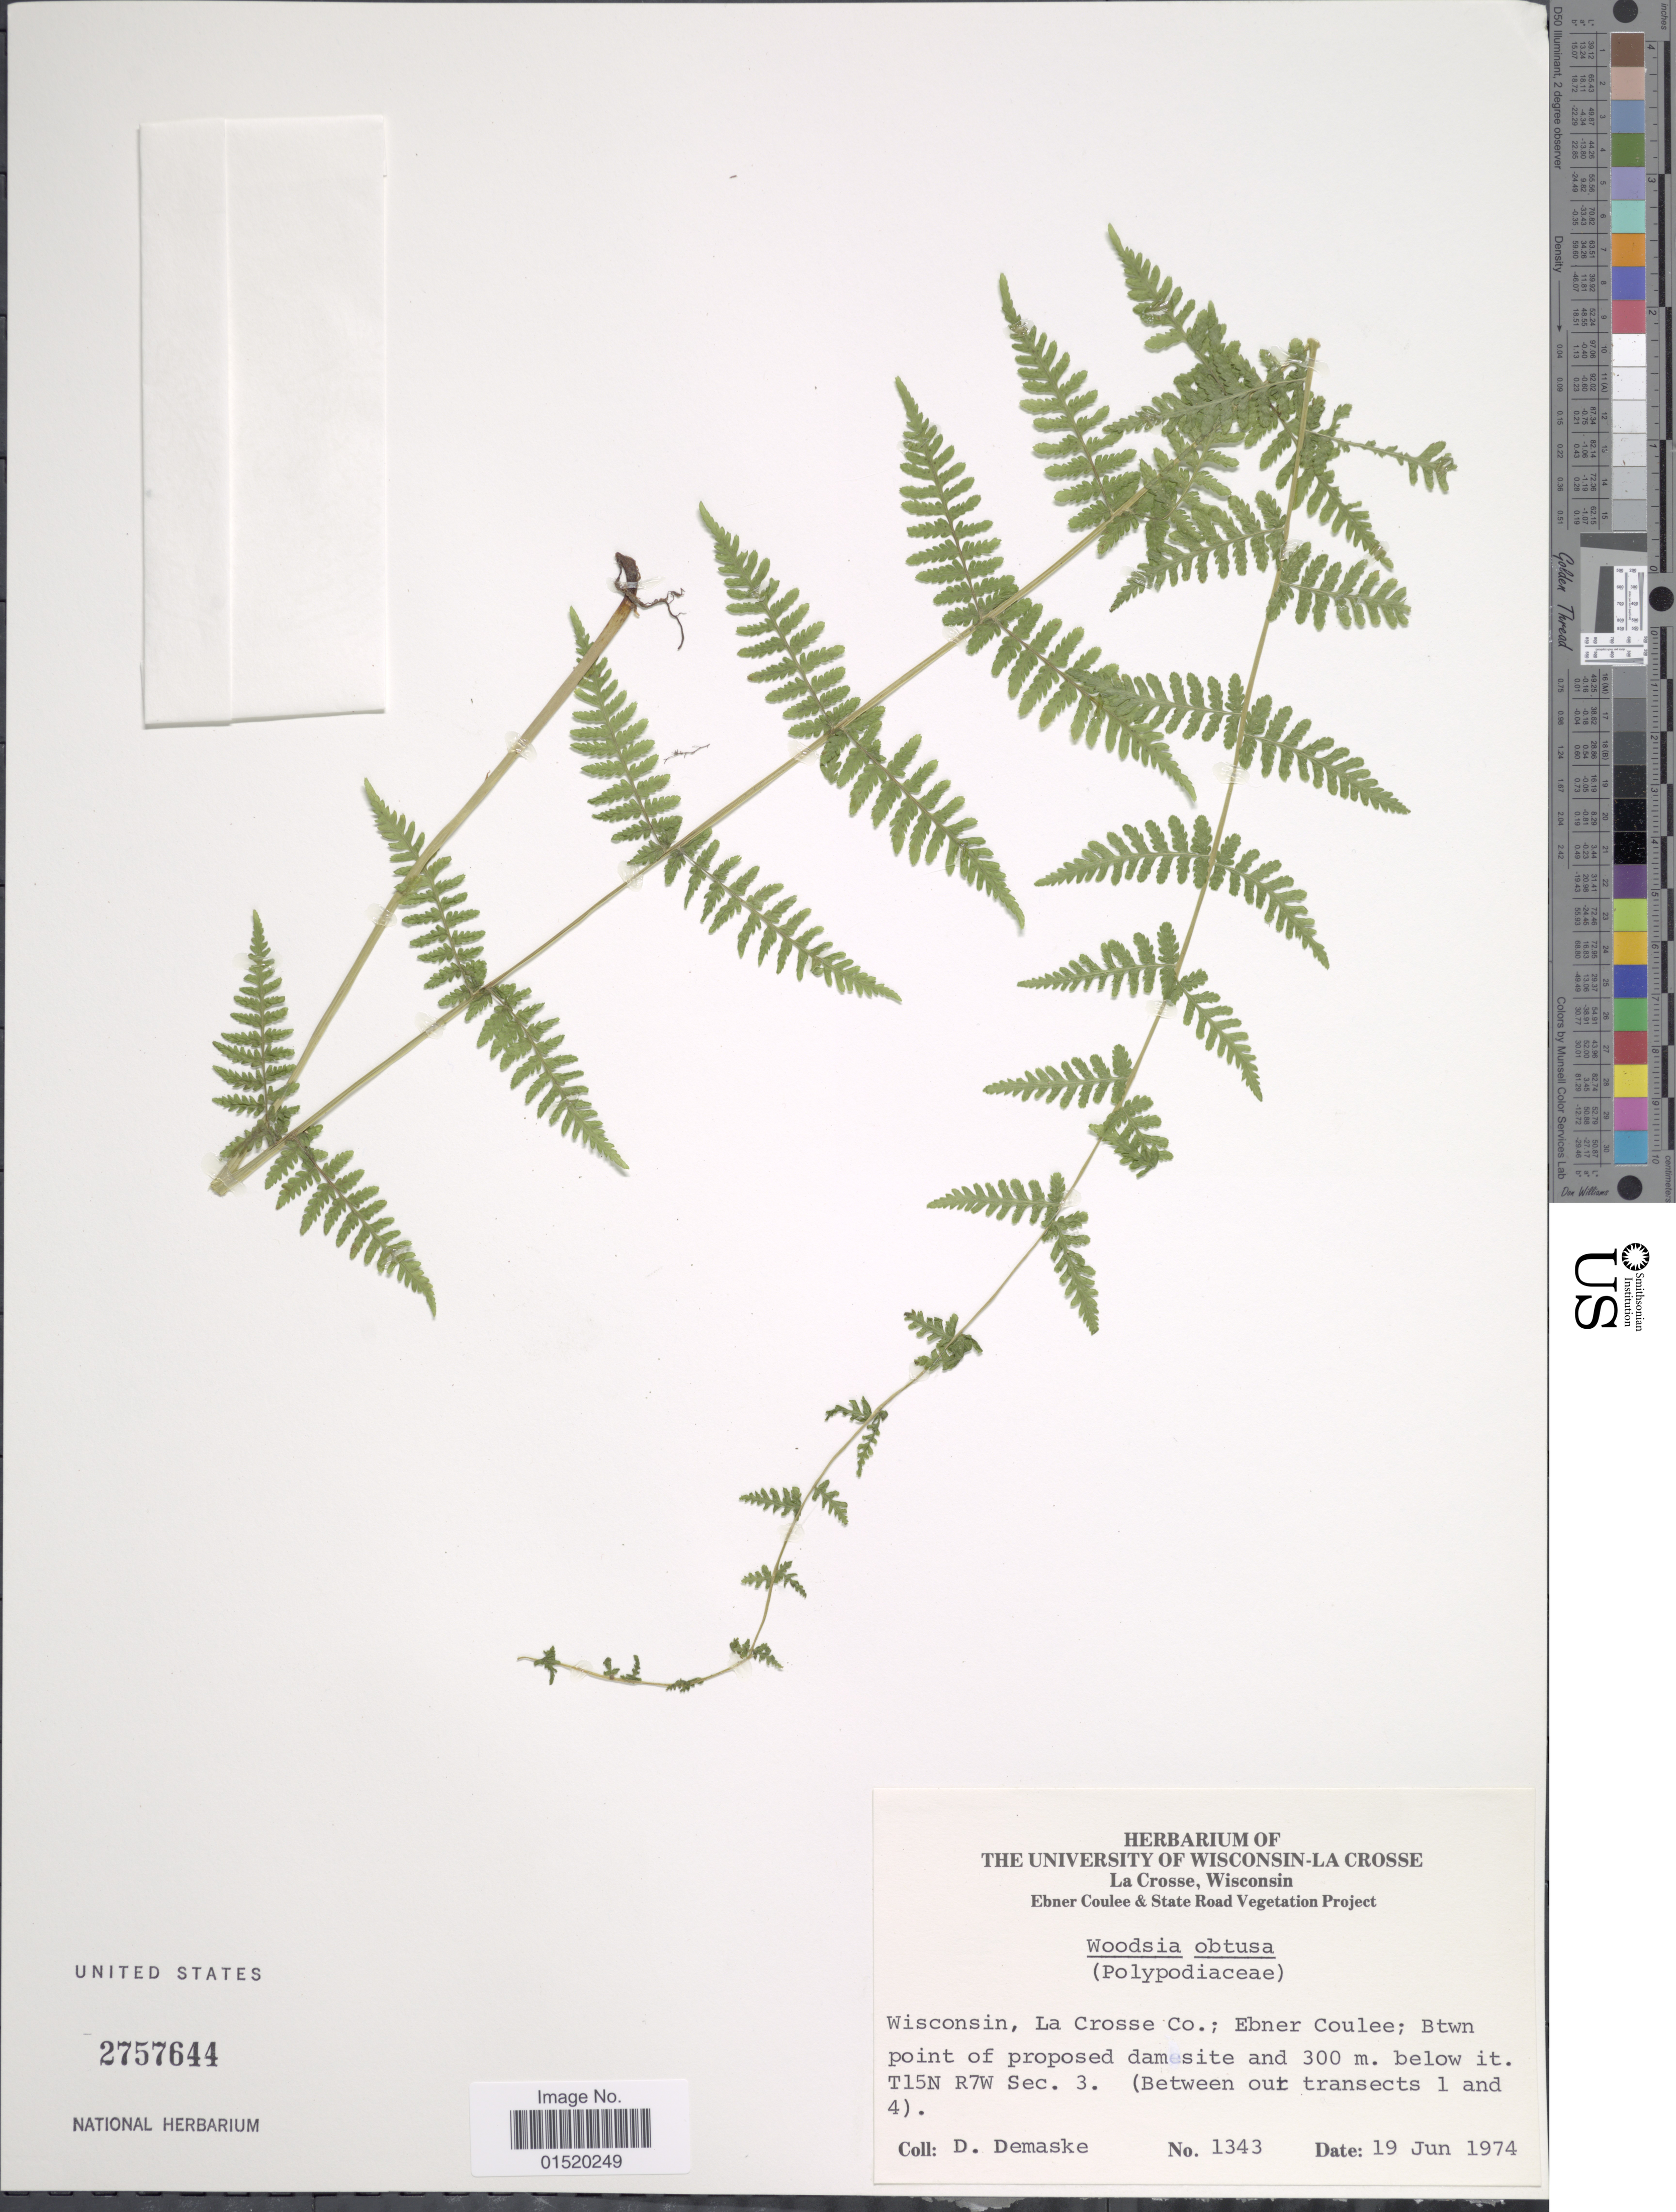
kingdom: Plantae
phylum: Tracheophyta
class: Polypodiopsida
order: Polypodiales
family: Woodsiaceae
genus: Woodsia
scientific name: Woodsia obtusa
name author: (Spreng.) Torr.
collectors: D. Demaske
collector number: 1343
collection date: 1974-06-19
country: United States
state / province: Wisconsin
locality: La Crosse, La Crosse Co.; Ebner Coulee; Btwn point of proposes dam site and 300 m. below it T15N R7W Sec. 3 . (Between out transects 1 and 4)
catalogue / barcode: US 2757644